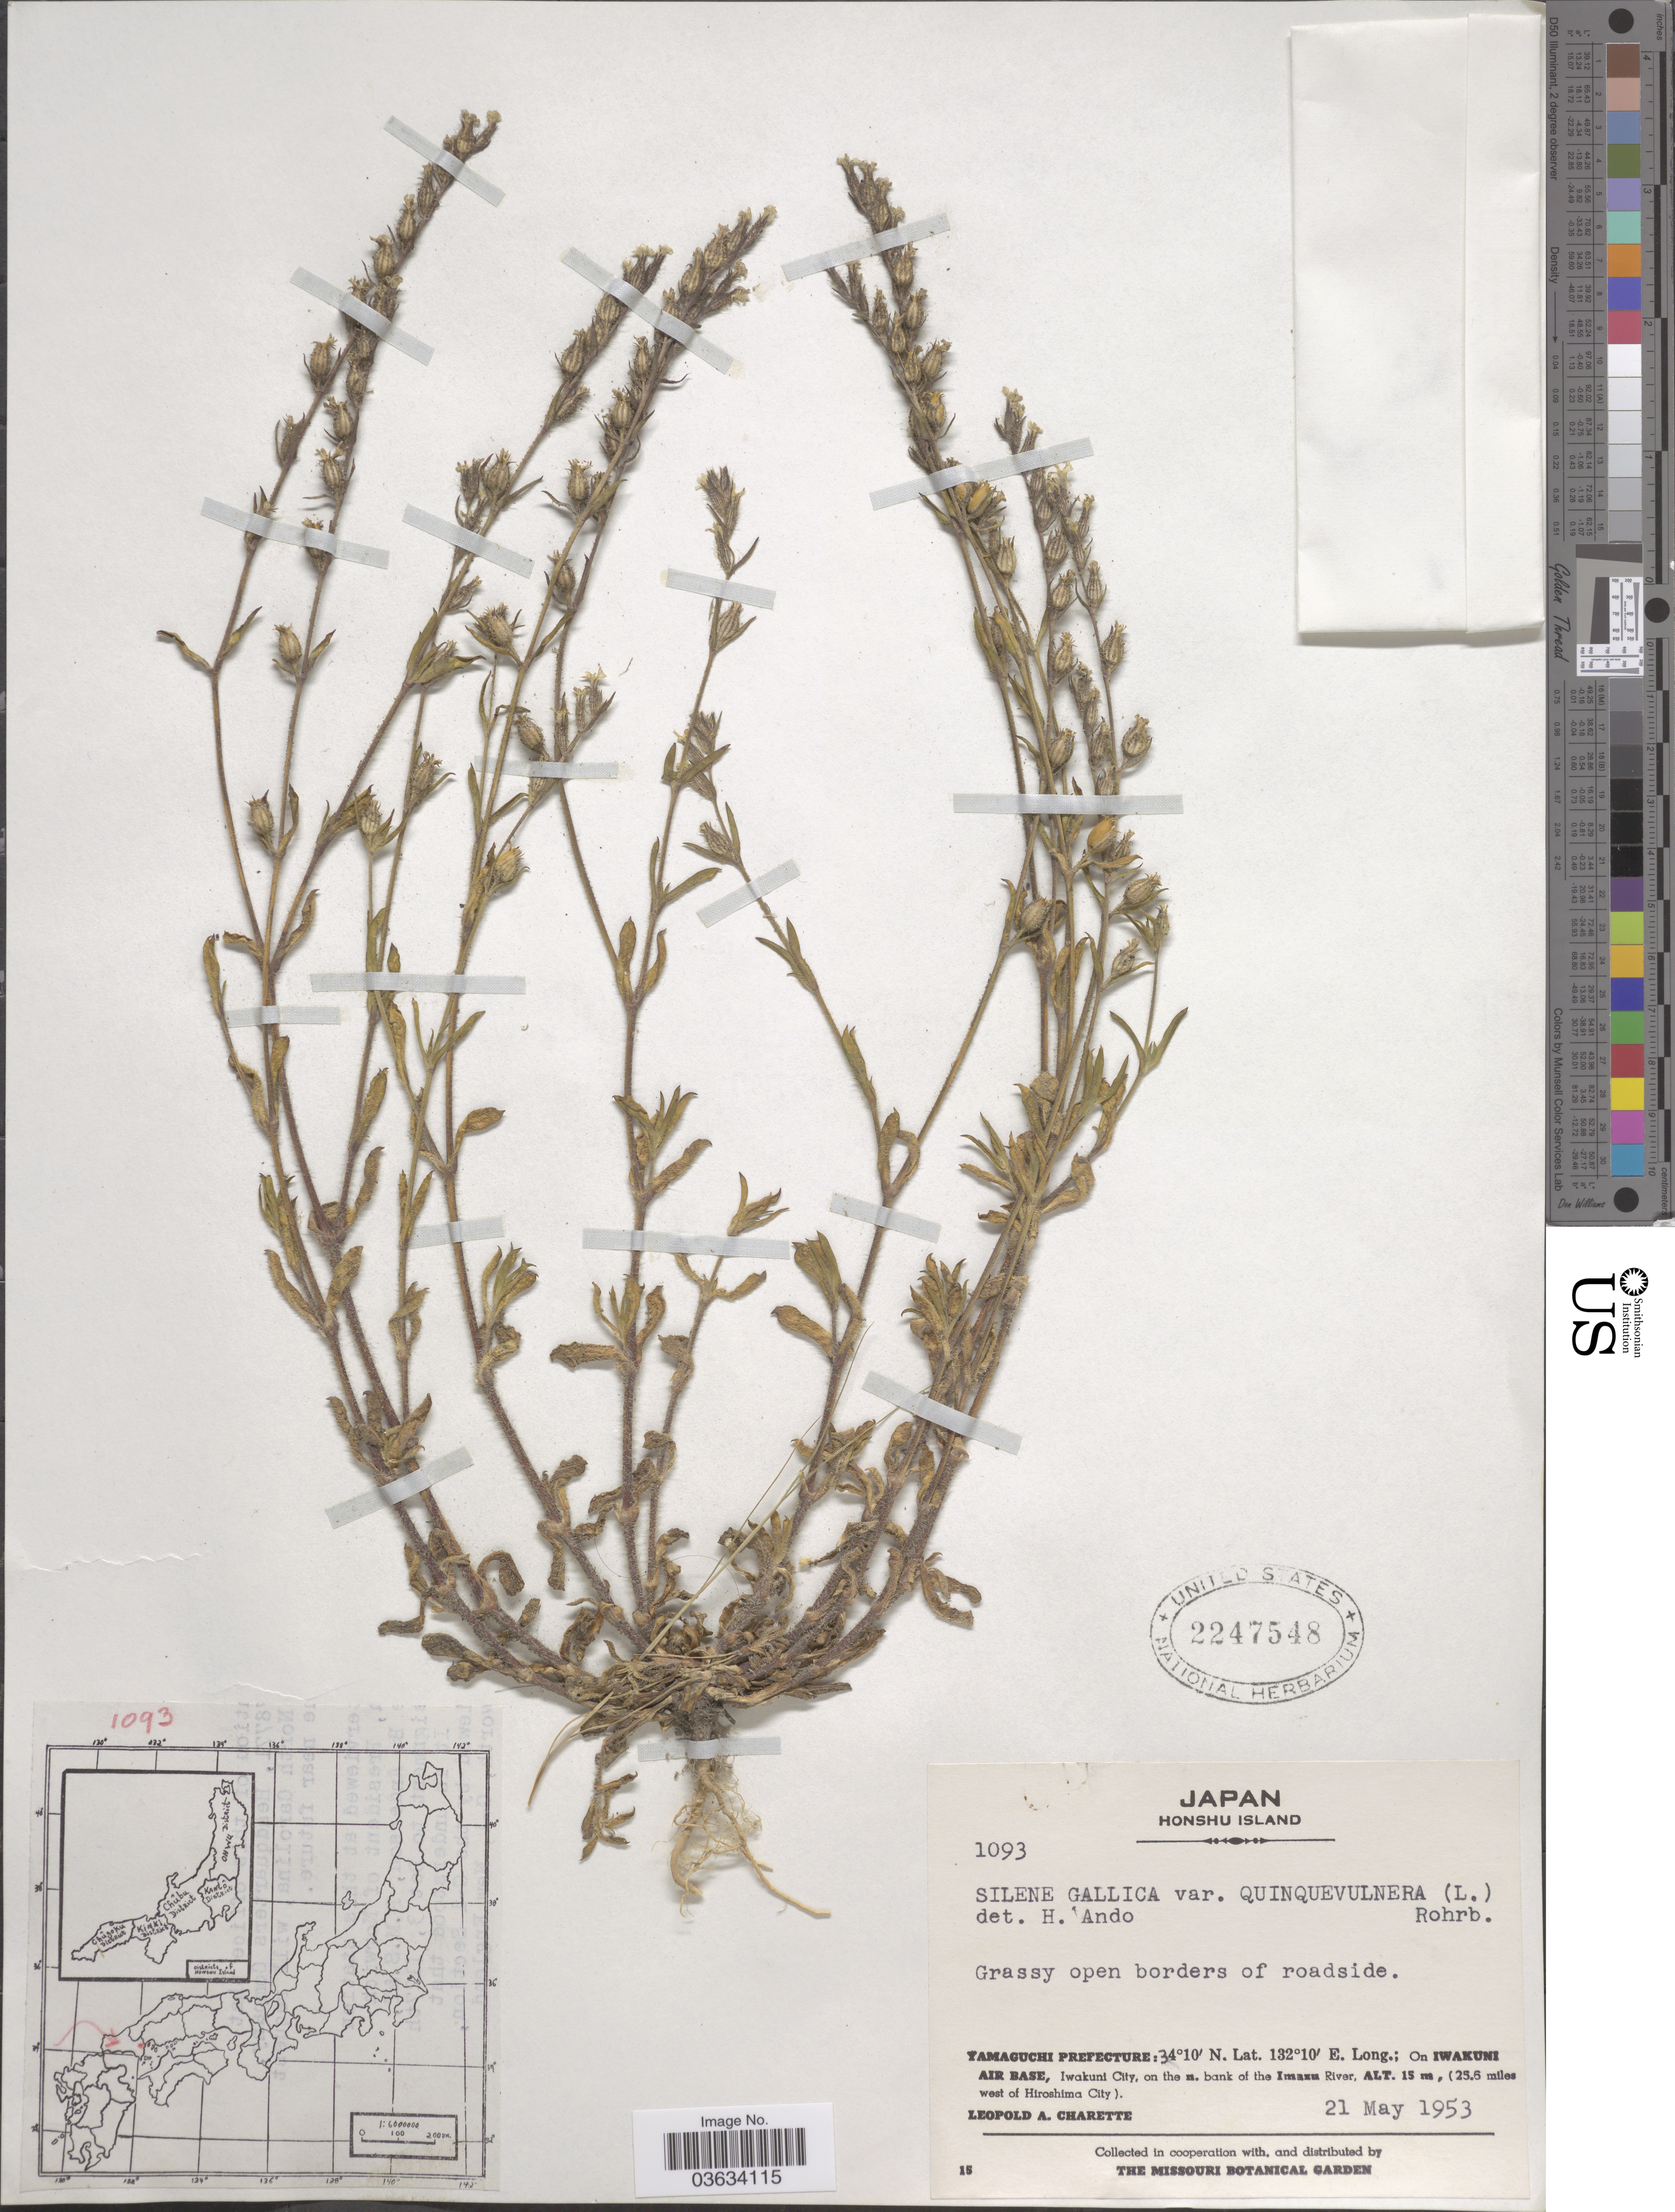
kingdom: Plantae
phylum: Tracheophyta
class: Magnoliopsida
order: Caryophyllales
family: Caryophyllaceae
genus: Silene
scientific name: Silene gallica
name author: L.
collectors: L. A. Charette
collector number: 1093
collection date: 1953-05-21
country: Japan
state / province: Yamaguti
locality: Honshu Island. Yamaguchi Prefecture: On Iwakuni Air Base, Iwakuni City, on the n. bank of the Imazu River (25.6 miles west of Hiroshima City).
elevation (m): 15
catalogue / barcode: US 2247548